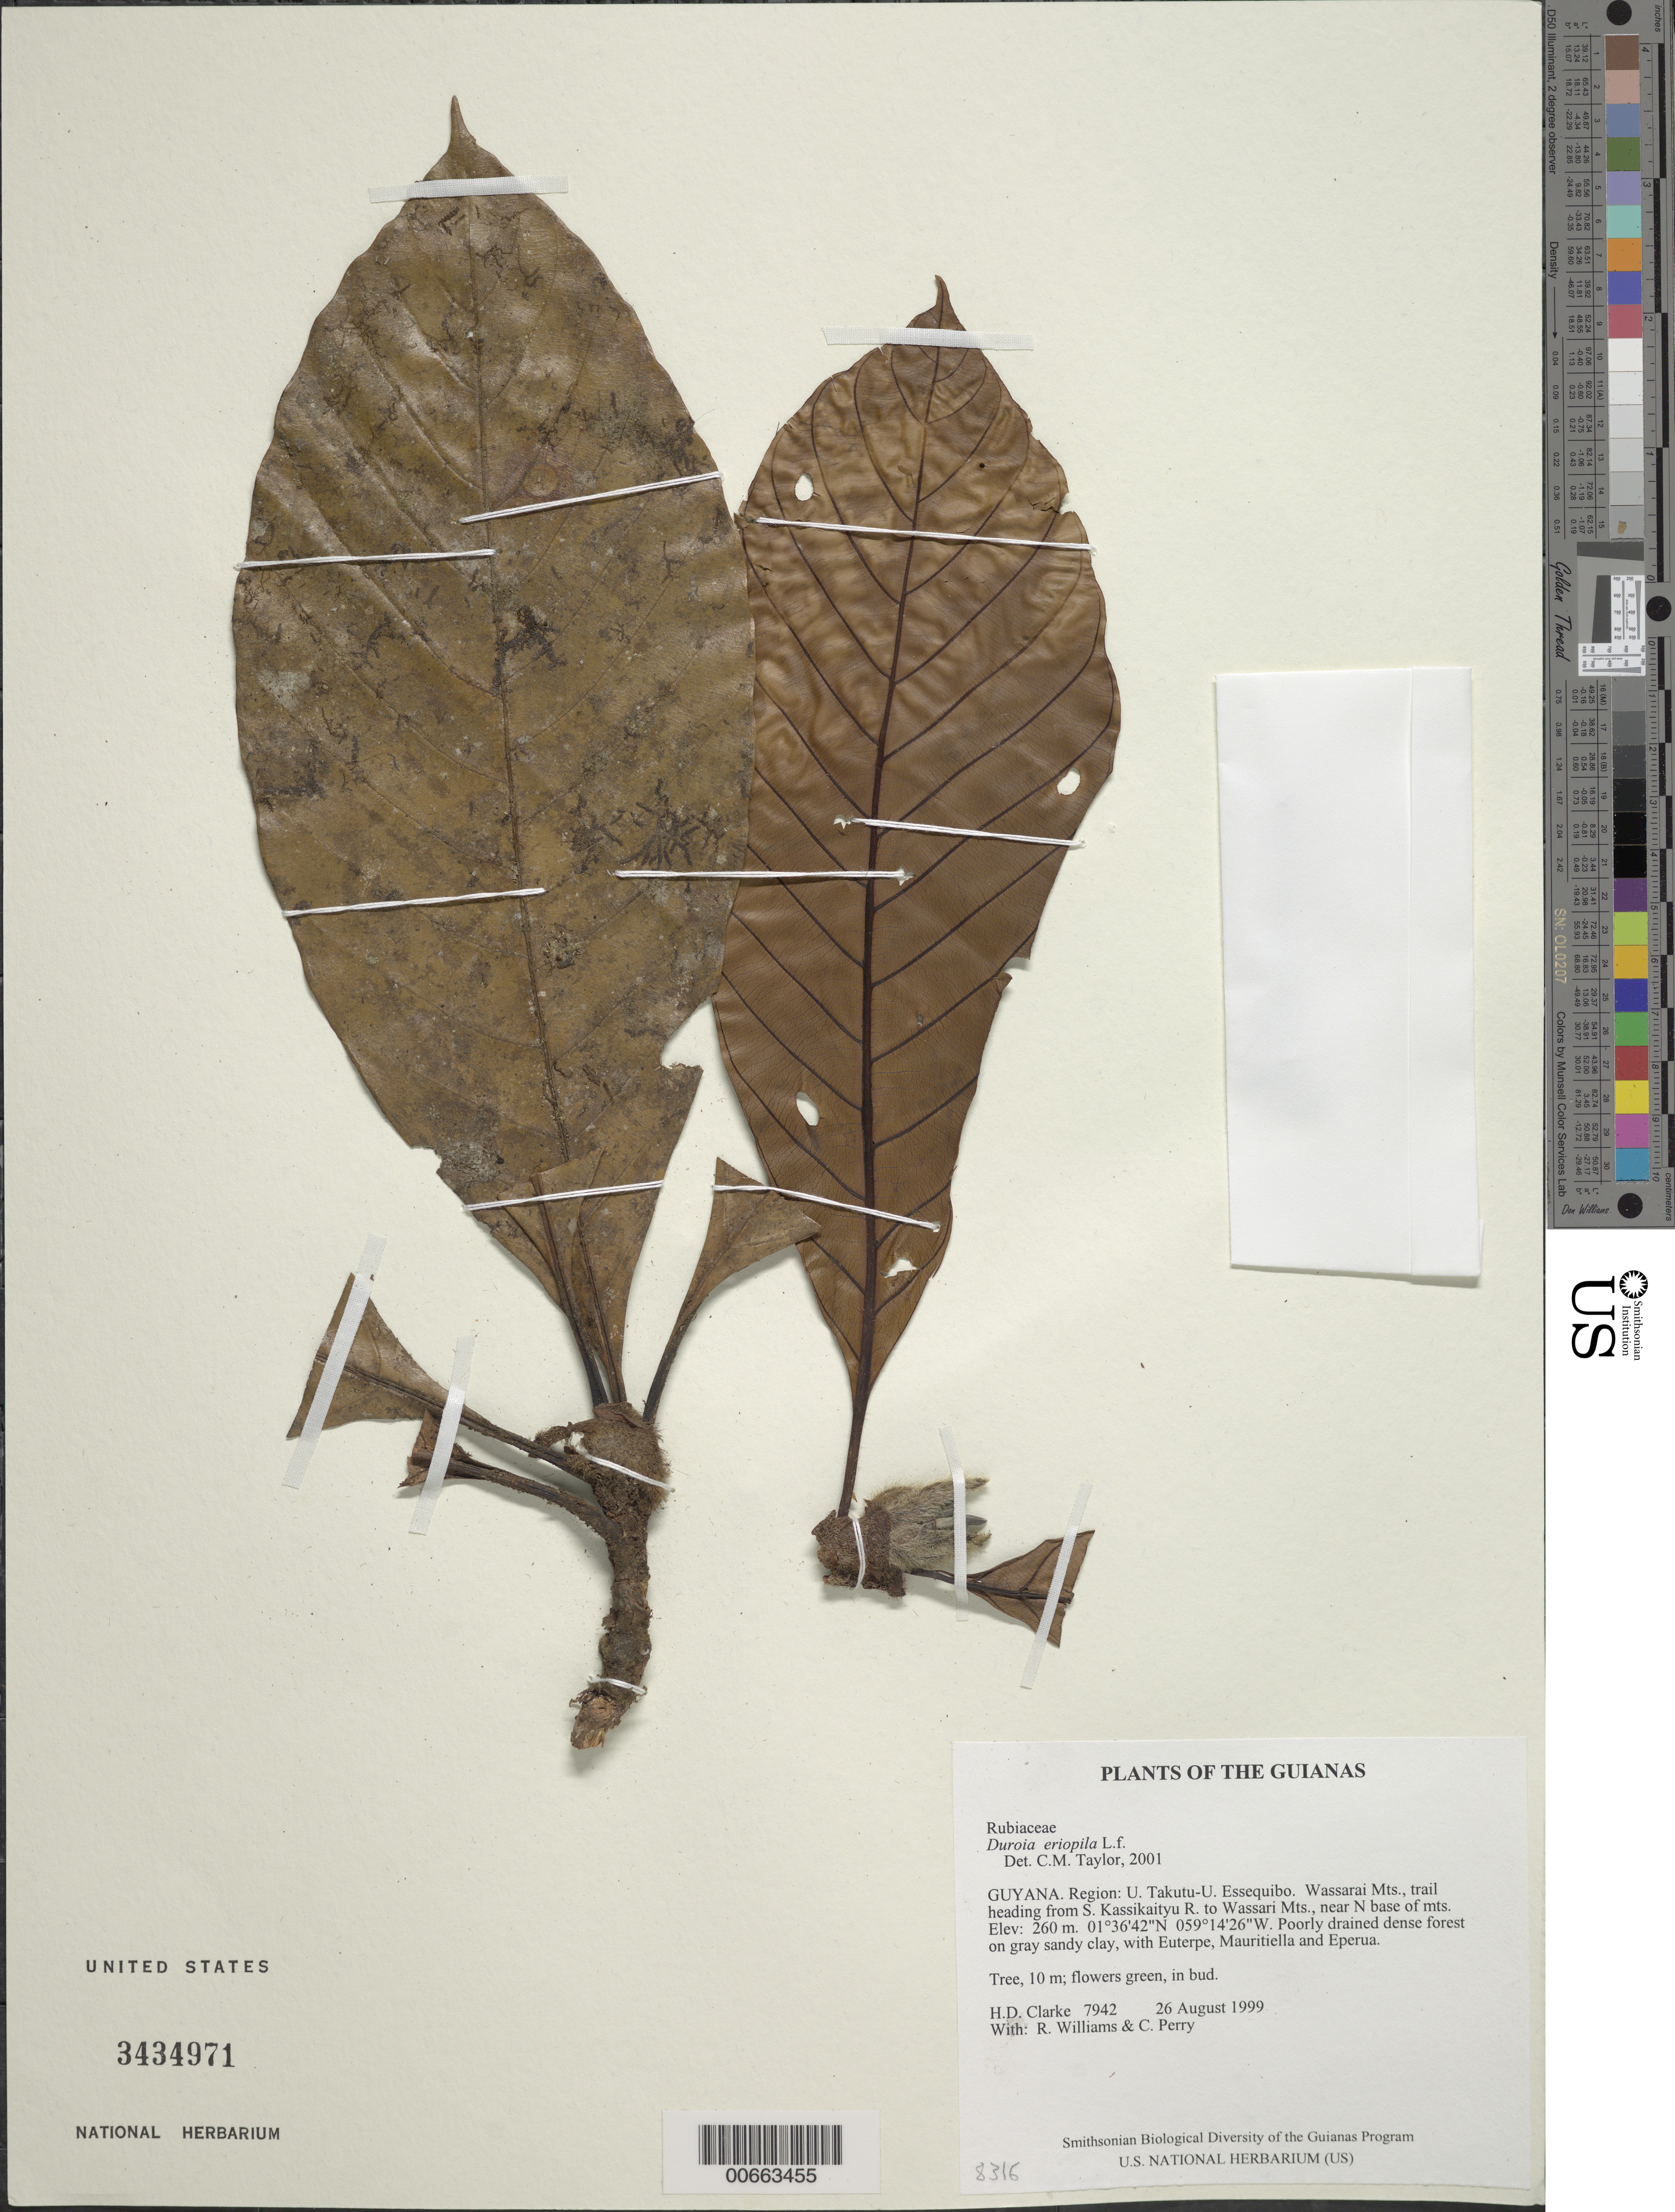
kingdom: Plantae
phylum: Tracheophyta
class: Magnoliopsida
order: Gentianales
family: Rubiaceae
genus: Duroia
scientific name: Duroia eriopila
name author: L. f.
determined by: Taylor, Charlotte M.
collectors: H. D. Clarke, R. Williams & C. Perry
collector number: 7942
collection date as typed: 26 August 1999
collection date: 1999-08-26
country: Guyana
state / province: U. Takutu-U. Essequibo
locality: Wassarai Mts., trail heading from S. Kassikaityu R. to Wassari Mts., near N base of mts.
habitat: Poorly drained dense forest on gray sandy clay, with Euterpe, Mauritiella and Eperua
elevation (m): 260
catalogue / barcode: US 3434971